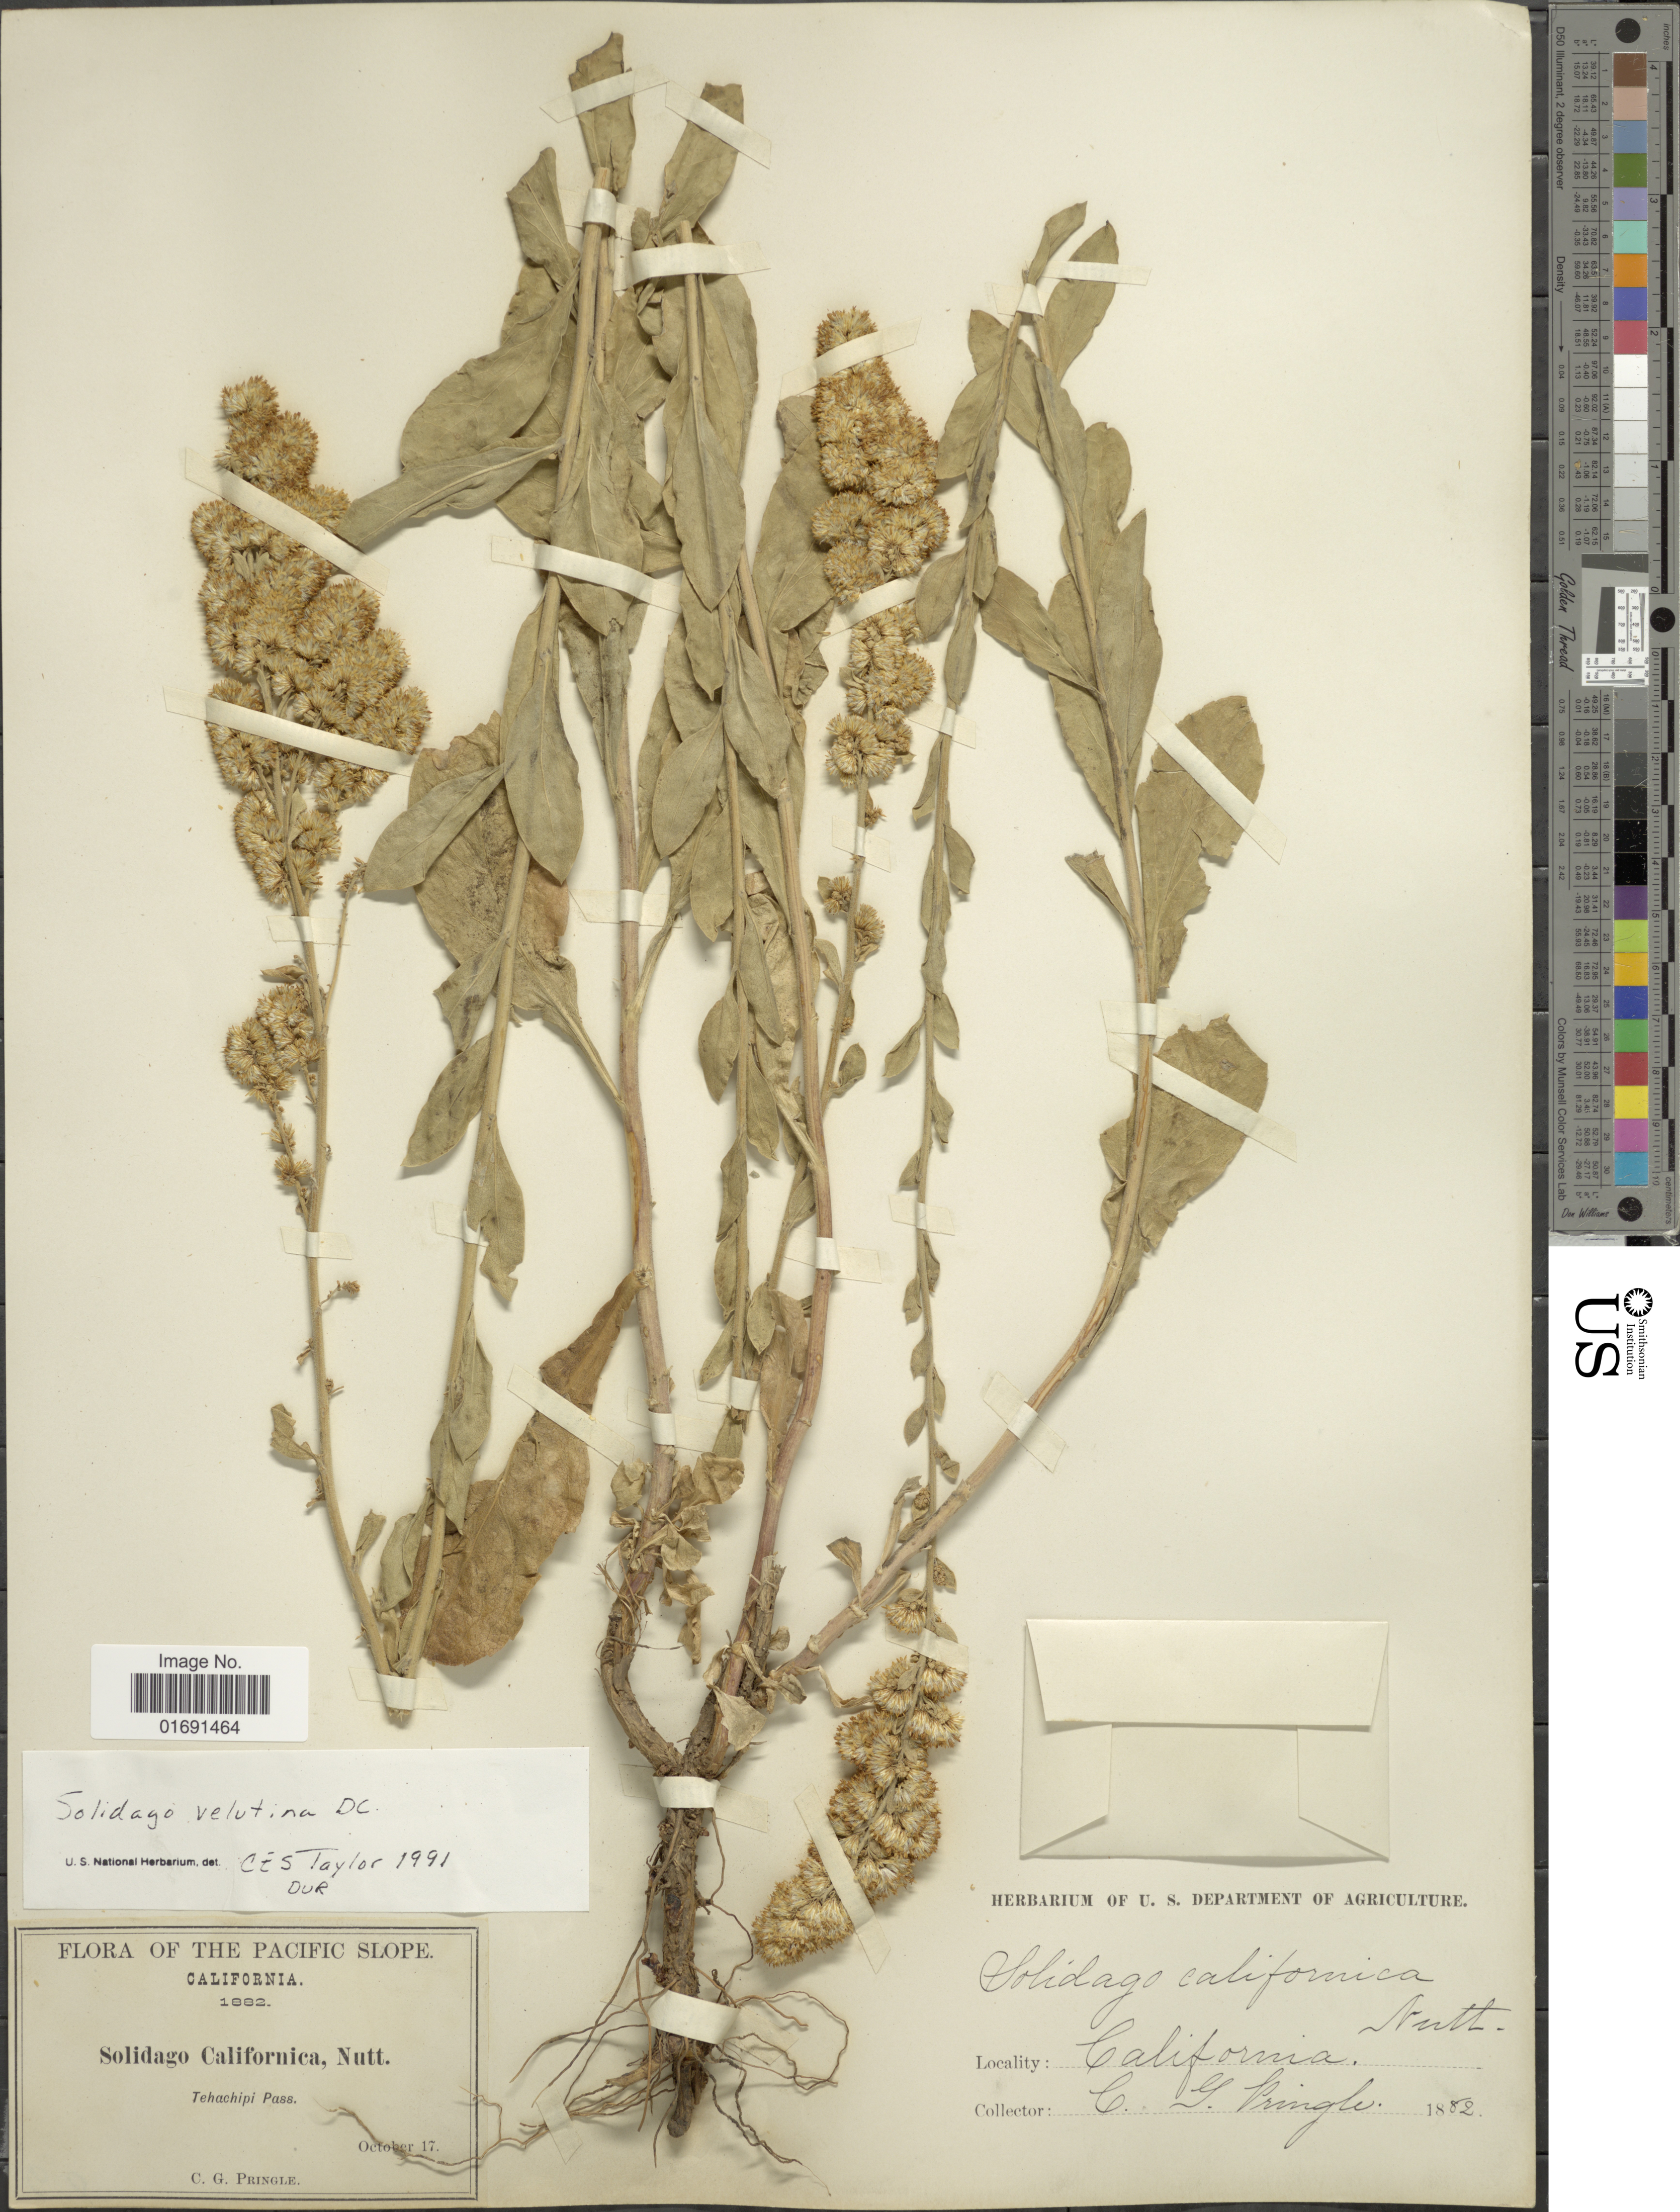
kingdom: Plantae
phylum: Tracheophyta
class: Magnoliopsida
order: Asterales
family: Asteraceae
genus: Solidago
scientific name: Solidago velutina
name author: DC.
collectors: C. G. Pringle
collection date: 1882-10-17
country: United States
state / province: California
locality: Pacific Slope, Tehachipi Pass